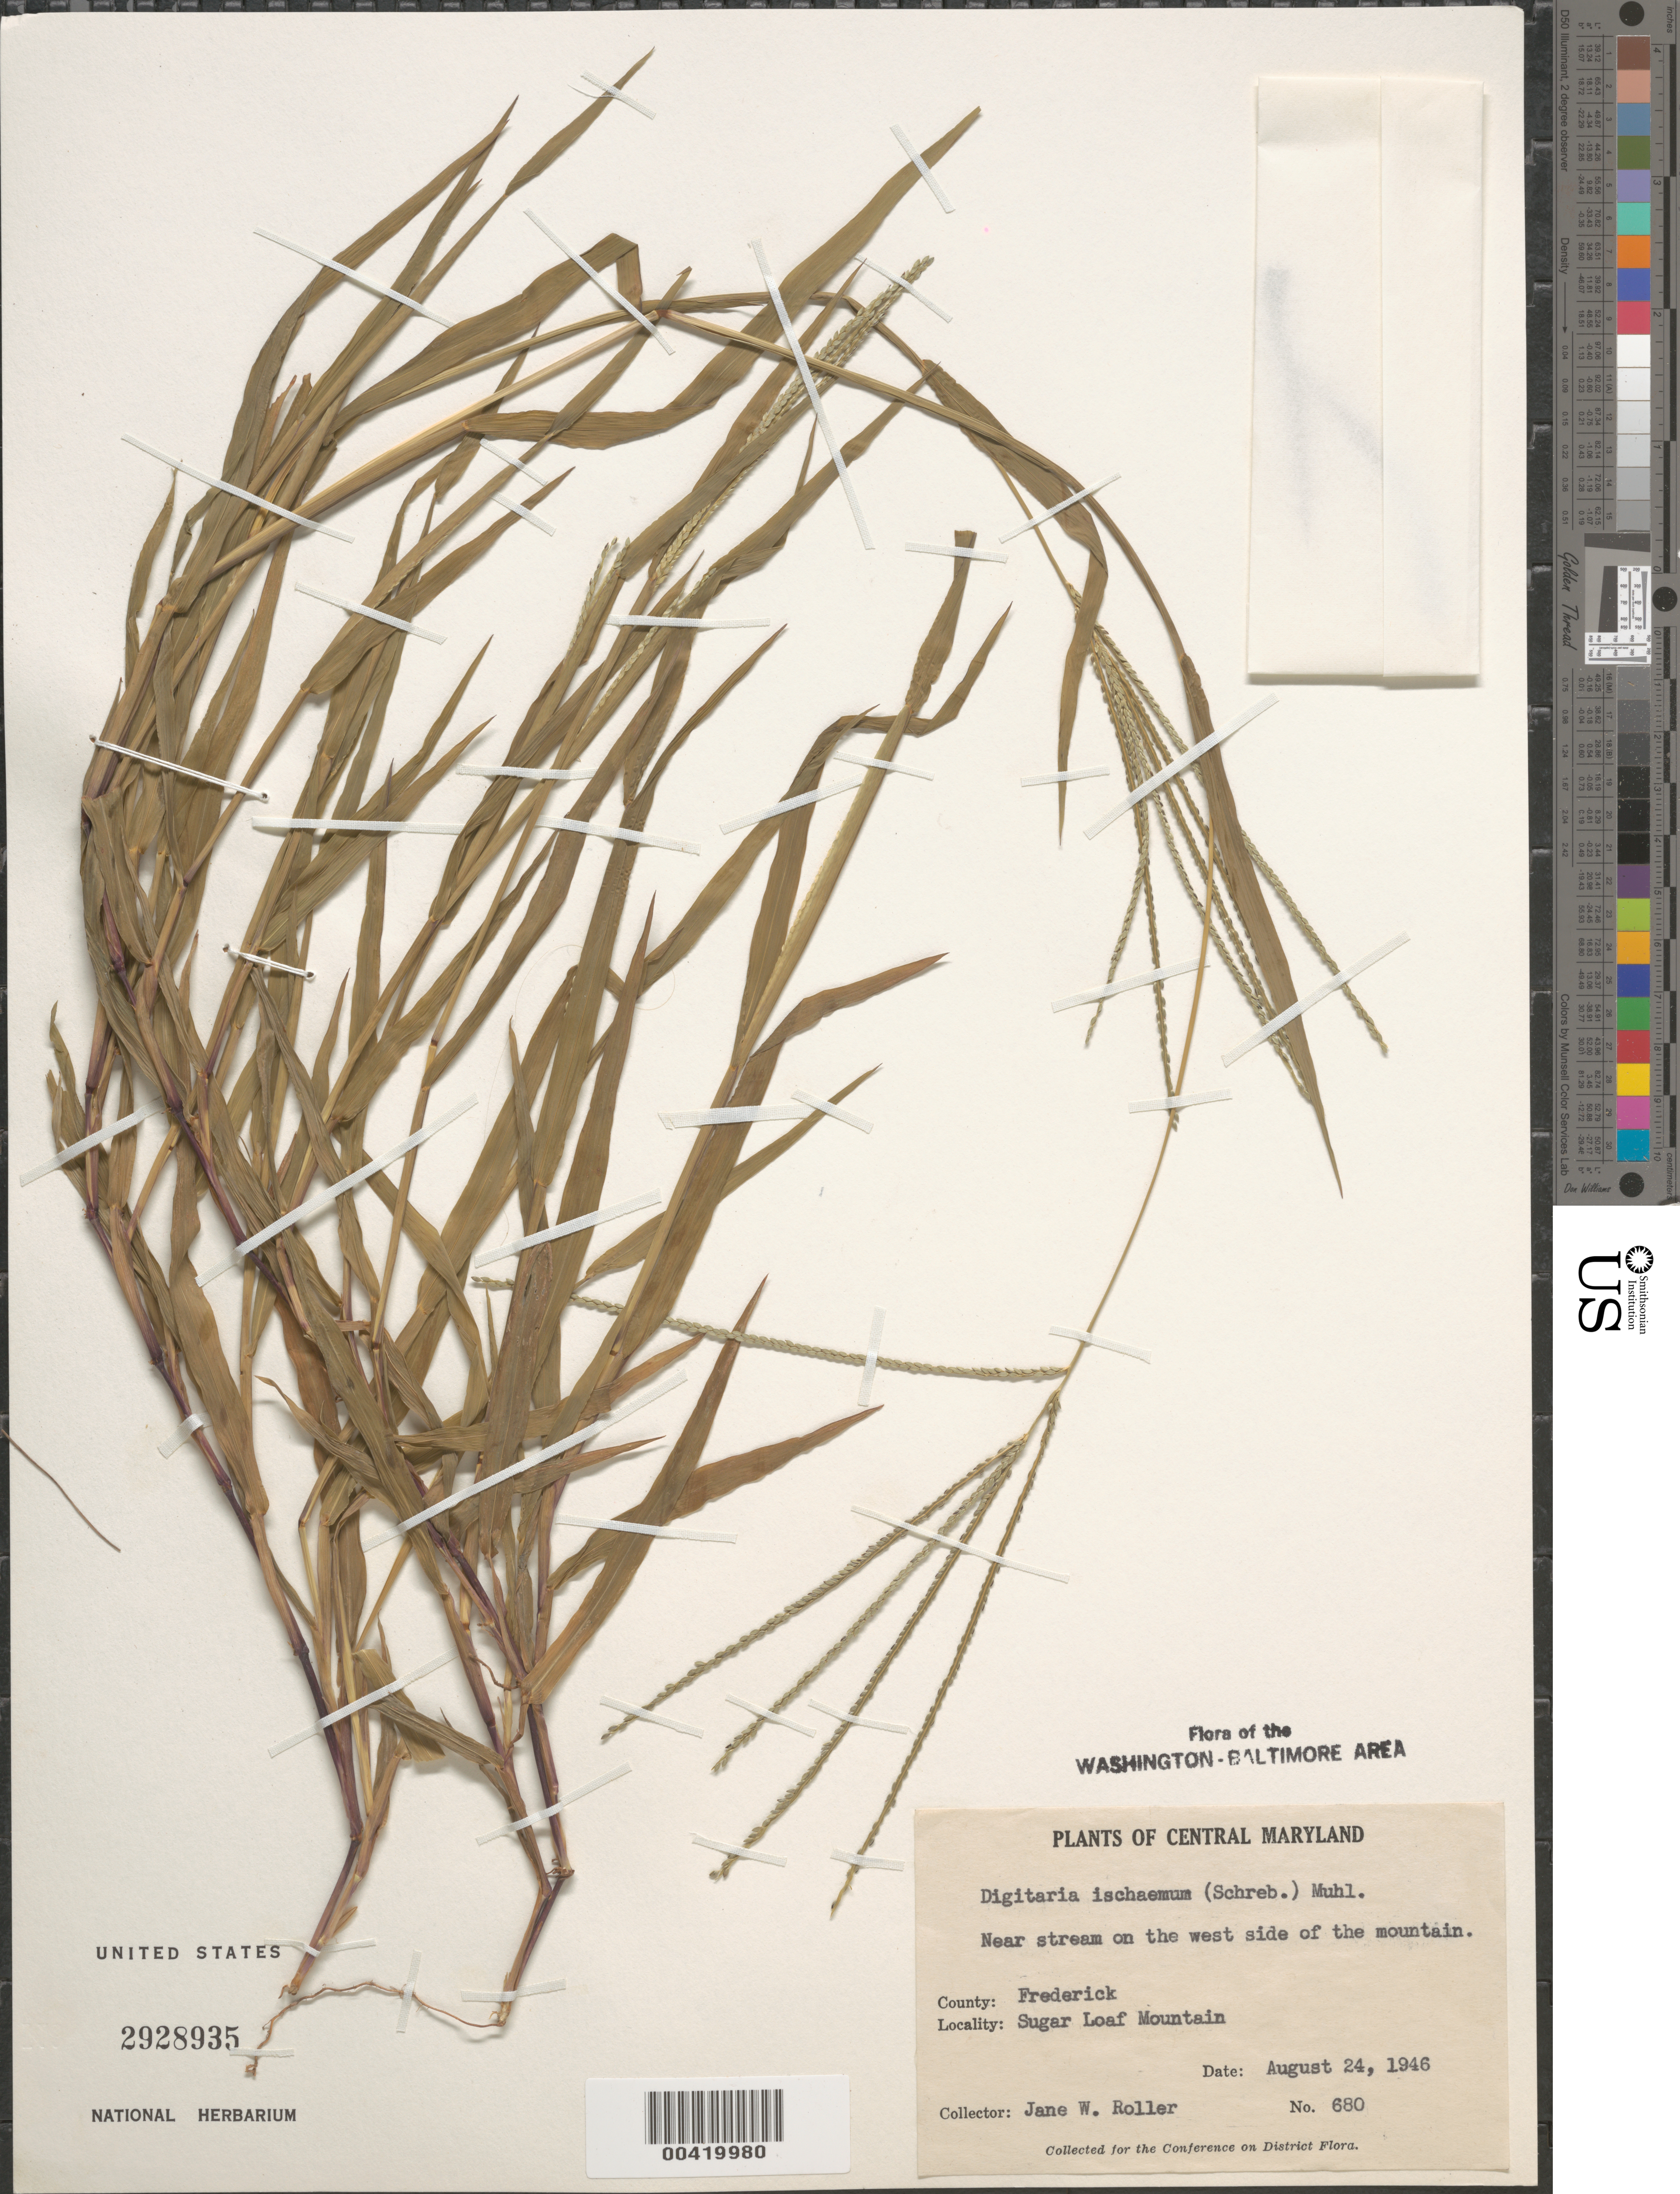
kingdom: Plantae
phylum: Tracheophyta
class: Liliopsida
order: Poales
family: Poaceae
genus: Digitaria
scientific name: Digitaria ischaemum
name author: (Schreber) Schreber ex Muhl.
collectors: J. W. Roller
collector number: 680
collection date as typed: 24 Aug 1946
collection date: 1946-08-24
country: United States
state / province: Maryland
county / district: Frederick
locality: Sugar Loaf Mountain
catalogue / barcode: US 2928935